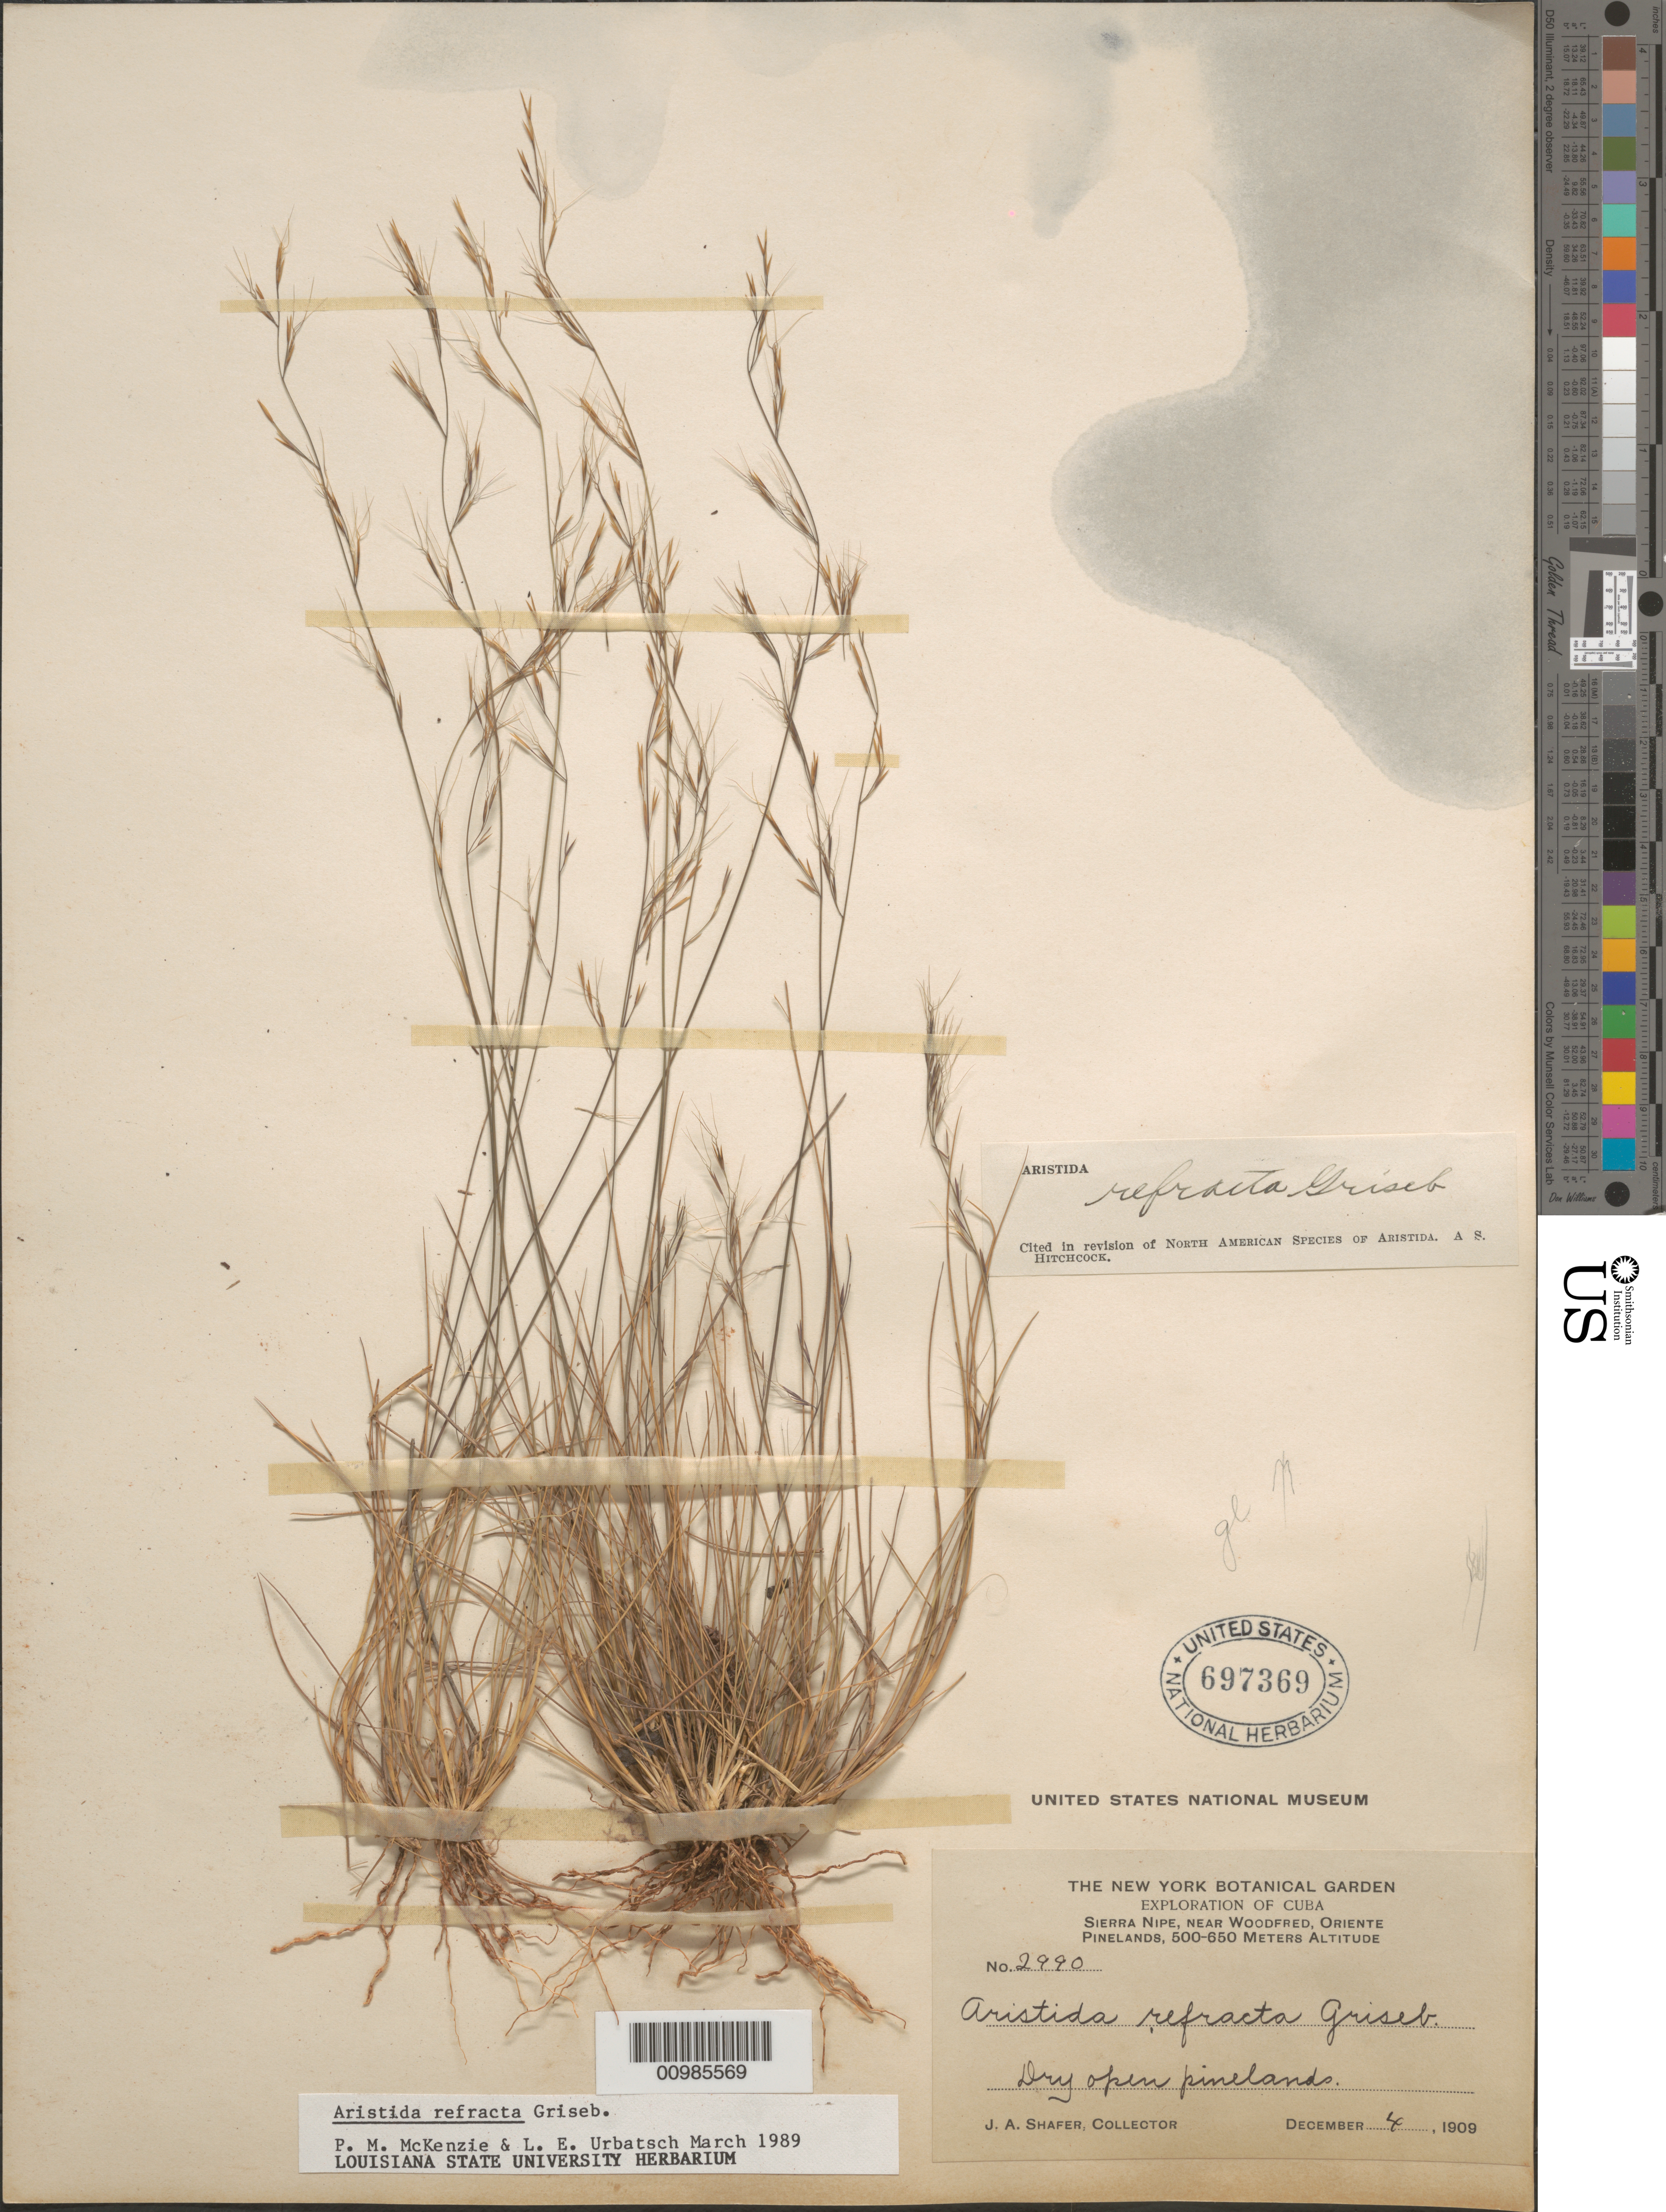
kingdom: Plantae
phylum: Tracheophyta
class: Liliopsida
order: Poales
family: Poaceae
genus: Aristida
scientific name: Aristida refracta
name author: Griseb.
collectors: J. A. Shafer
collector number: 2990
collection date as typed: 04 Dec 1909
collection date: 1909-12-04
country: Cuba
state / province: Holguín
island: Cuba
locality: Sierra Nipe, near Woodfred [Oriente]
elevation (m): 500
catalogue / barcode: US 697369